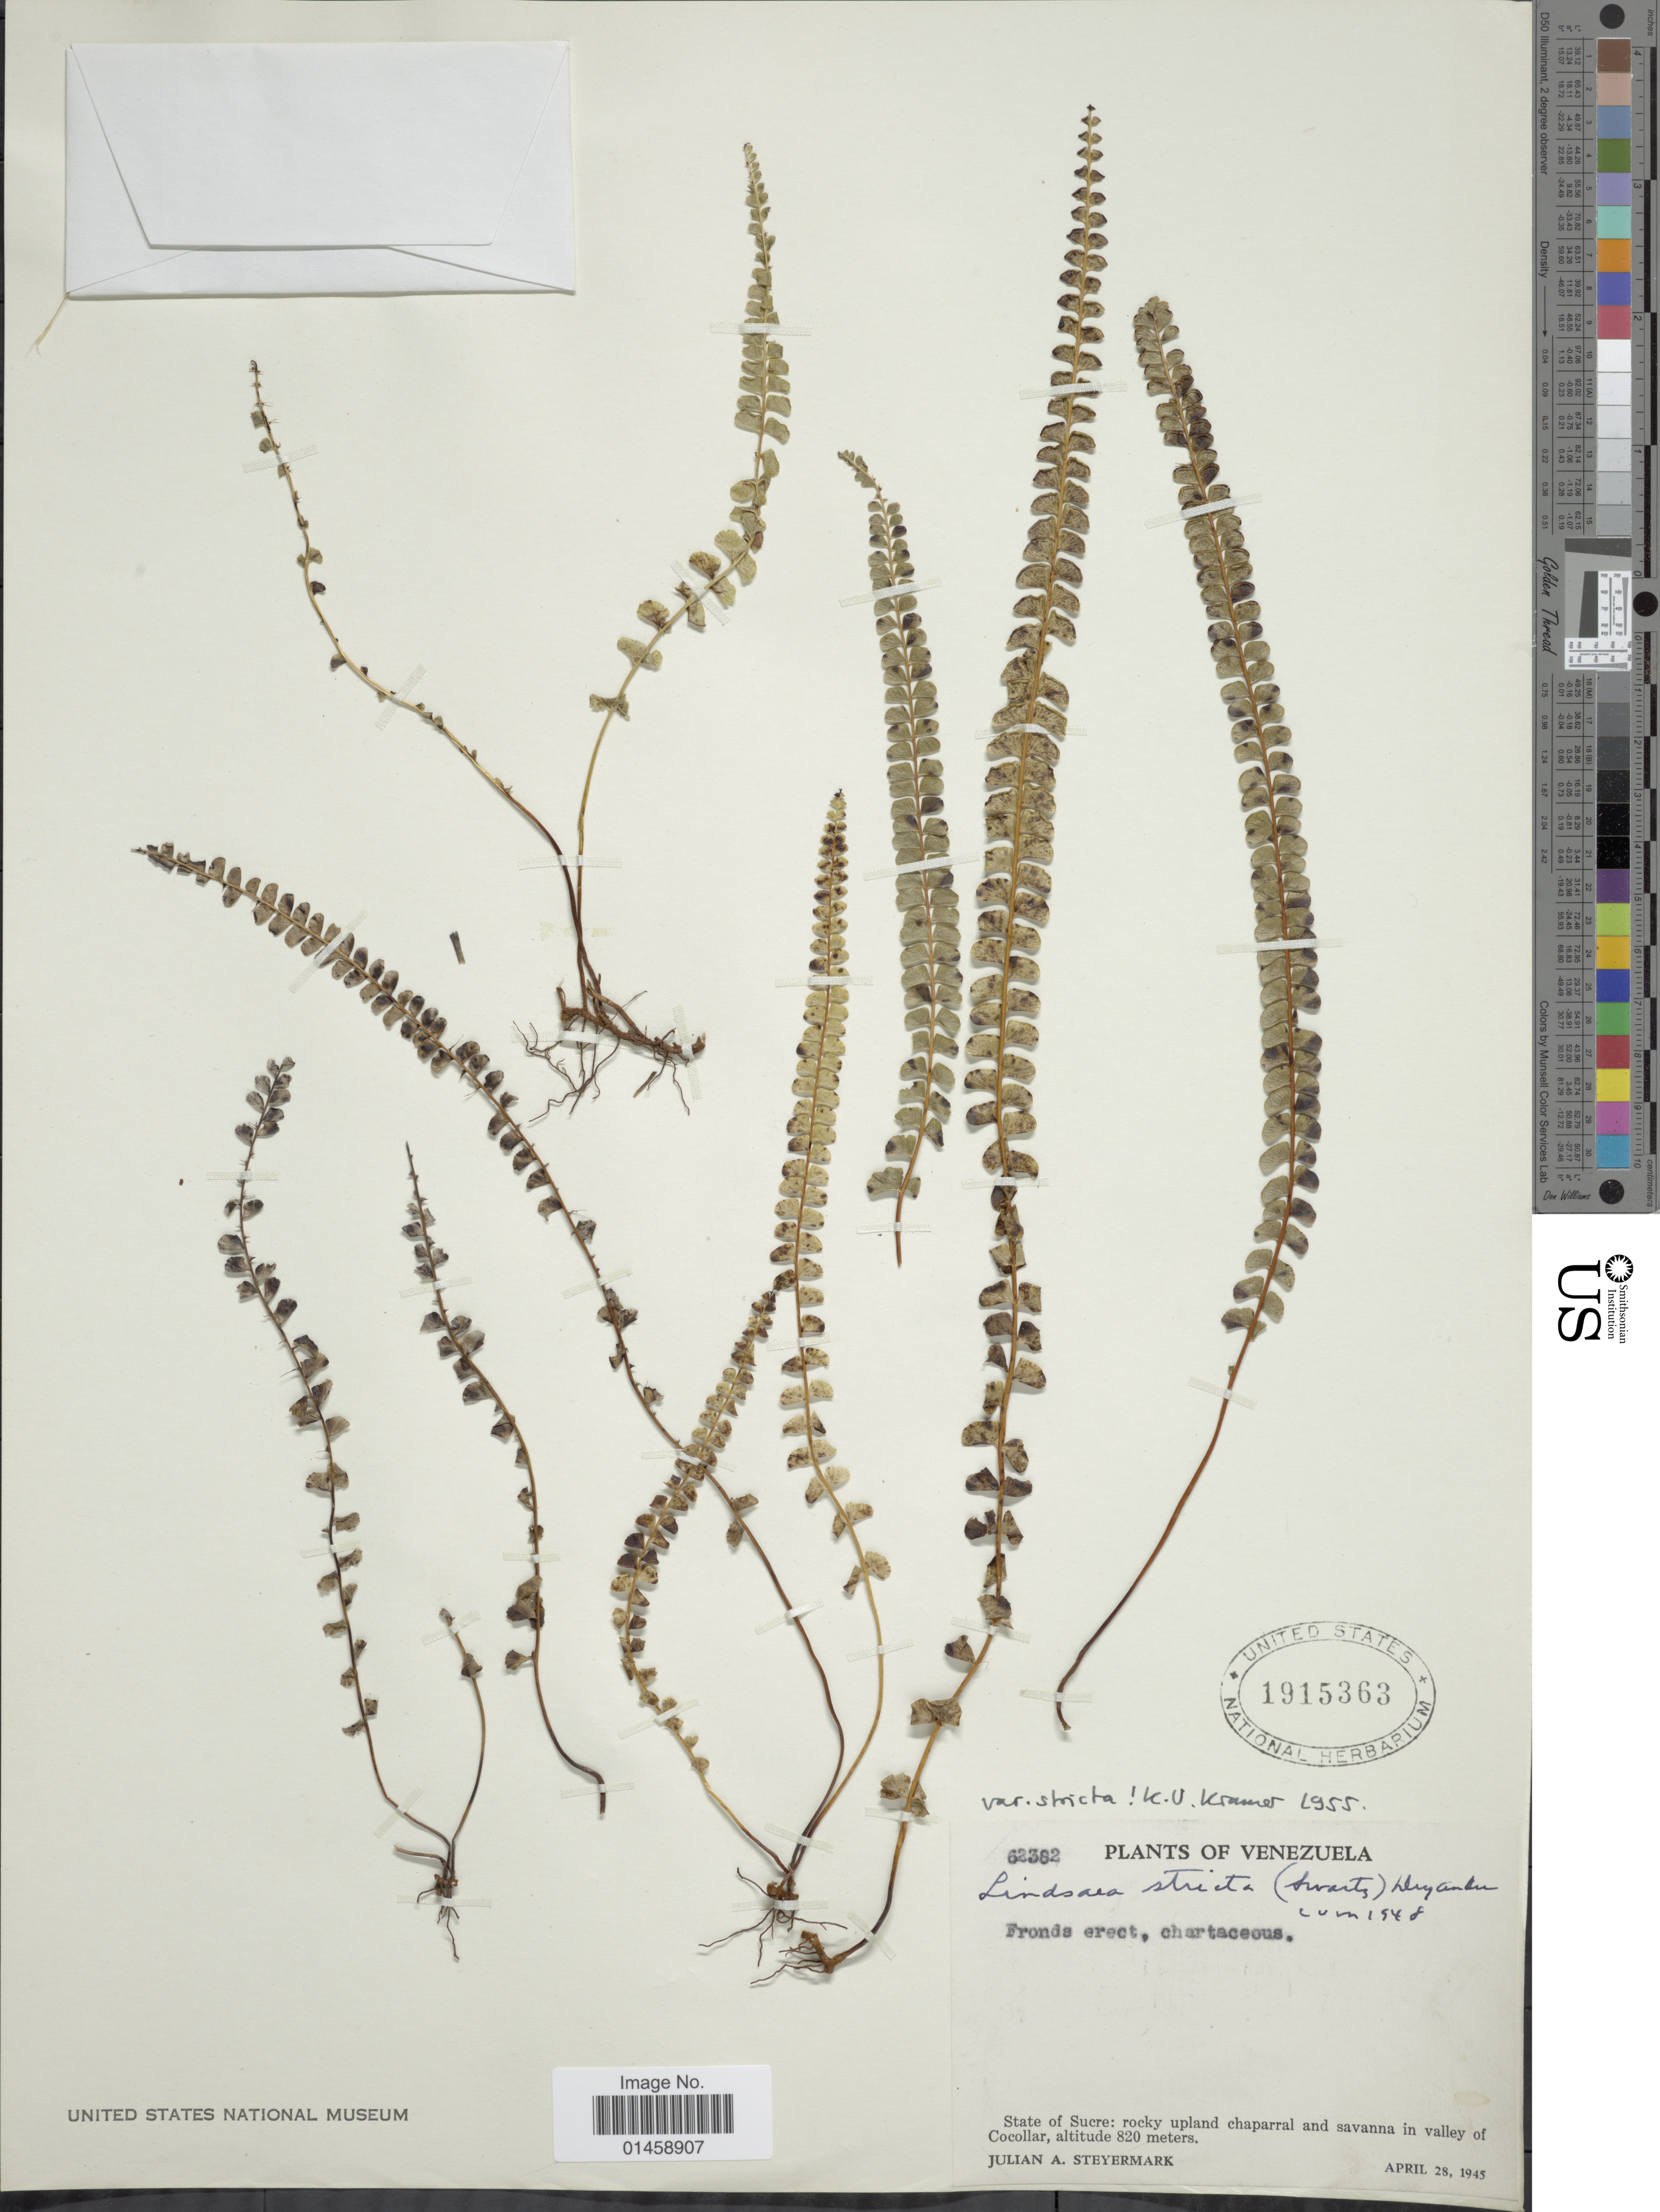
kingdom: Plantae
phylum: Tracheophyta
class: Polypodiopsida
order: Polypodiales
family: Lindsaeaceae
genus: Lindsaea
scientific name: Lindsaea stricta f. stricta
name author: (Sw.) Dryand.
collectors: J. Steyermark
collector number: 62382 *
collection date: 1945-04-28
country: Venezuela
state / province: Sucre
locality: State of Sucre: rocky upland chaparral and savanna in valley of Cocollar/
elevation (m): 820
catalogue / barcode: US 1915363